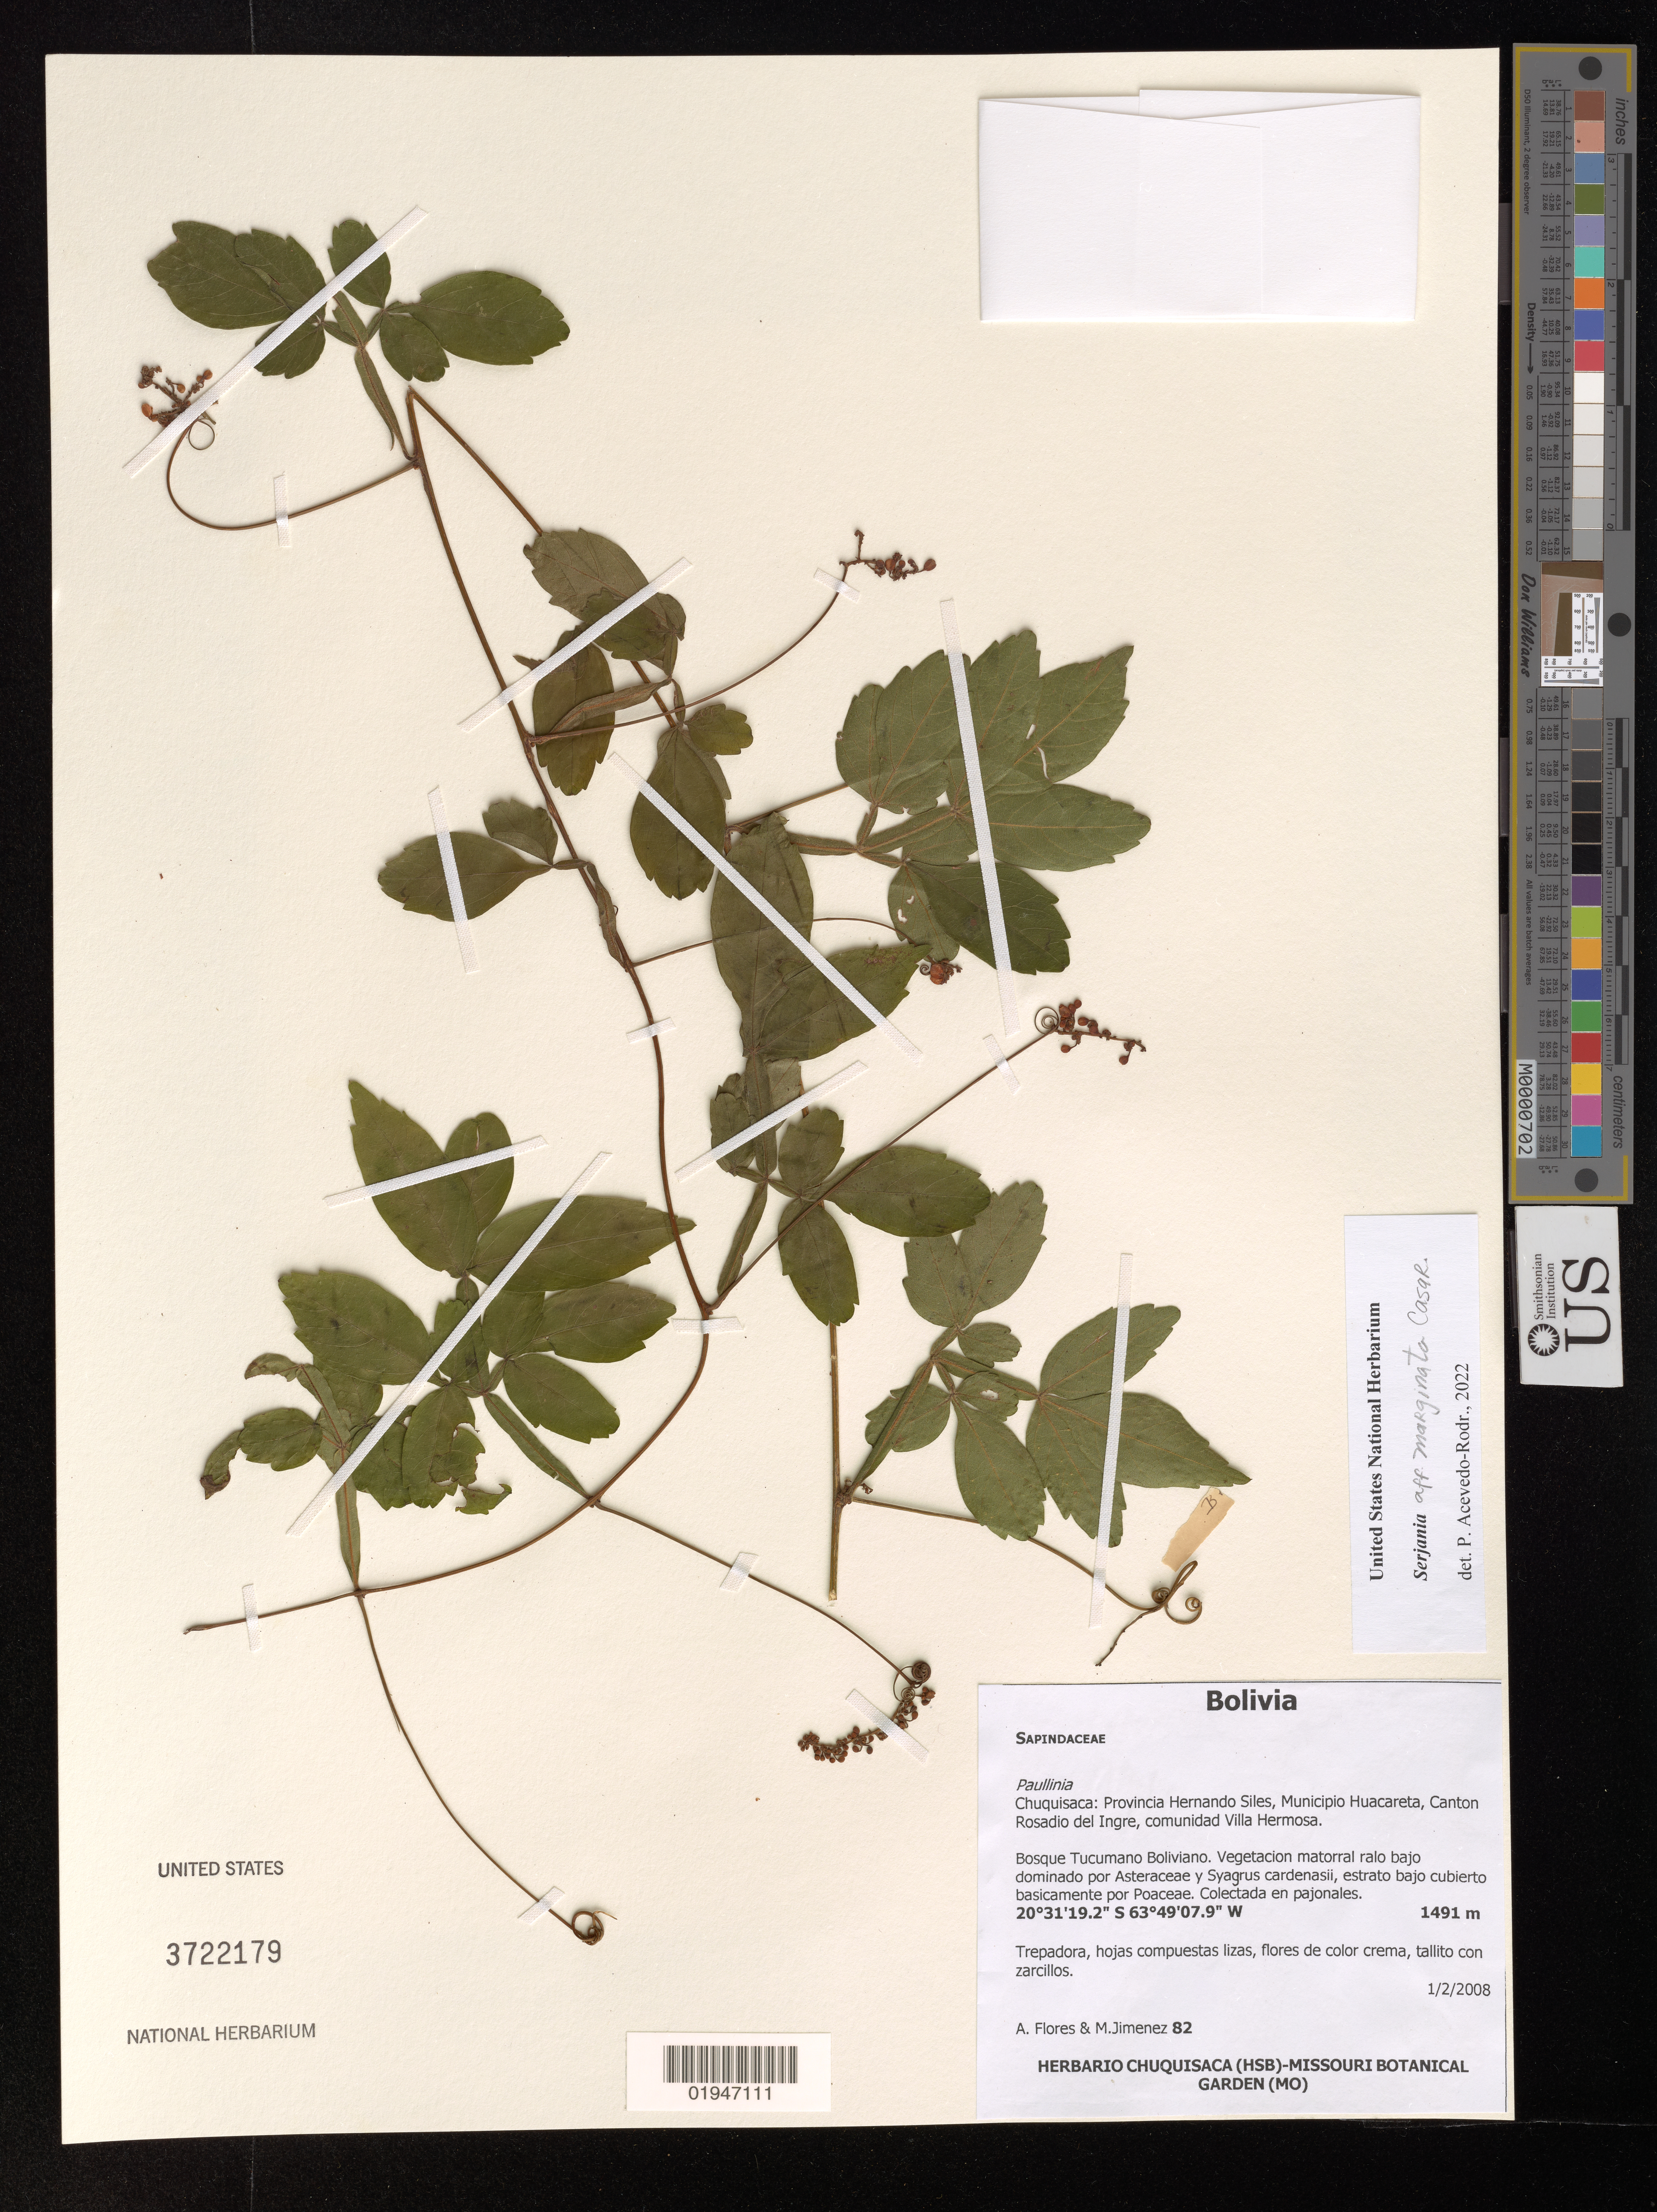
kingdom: Plantae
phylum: Tracheophyta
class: Magnoliopsida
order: Sapindales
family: Sapindaceae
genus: Serjania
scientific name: Serjania marginata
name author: Casar.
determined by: Acevedo-Rodriguez, P., (US), Smithsonian Institution - National Museum of Natural History (UNITED STATES)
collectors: A. Flores & M. Jimenez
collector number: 82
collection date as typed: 1/2/2008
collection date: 2008-01-02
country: Bolivia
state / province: Chuquisaca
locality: Provincia Hernando Siles, Municipio Huacareta, Canton Rosadio del Ingre, comunidad Villa Hermosa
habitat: Bosque Tucumano Boliviano. Vegetacion matorral ralo bajo dominado por Asteraceae y Syagrus cardenasii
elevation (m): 1491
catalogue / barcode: US 3722179